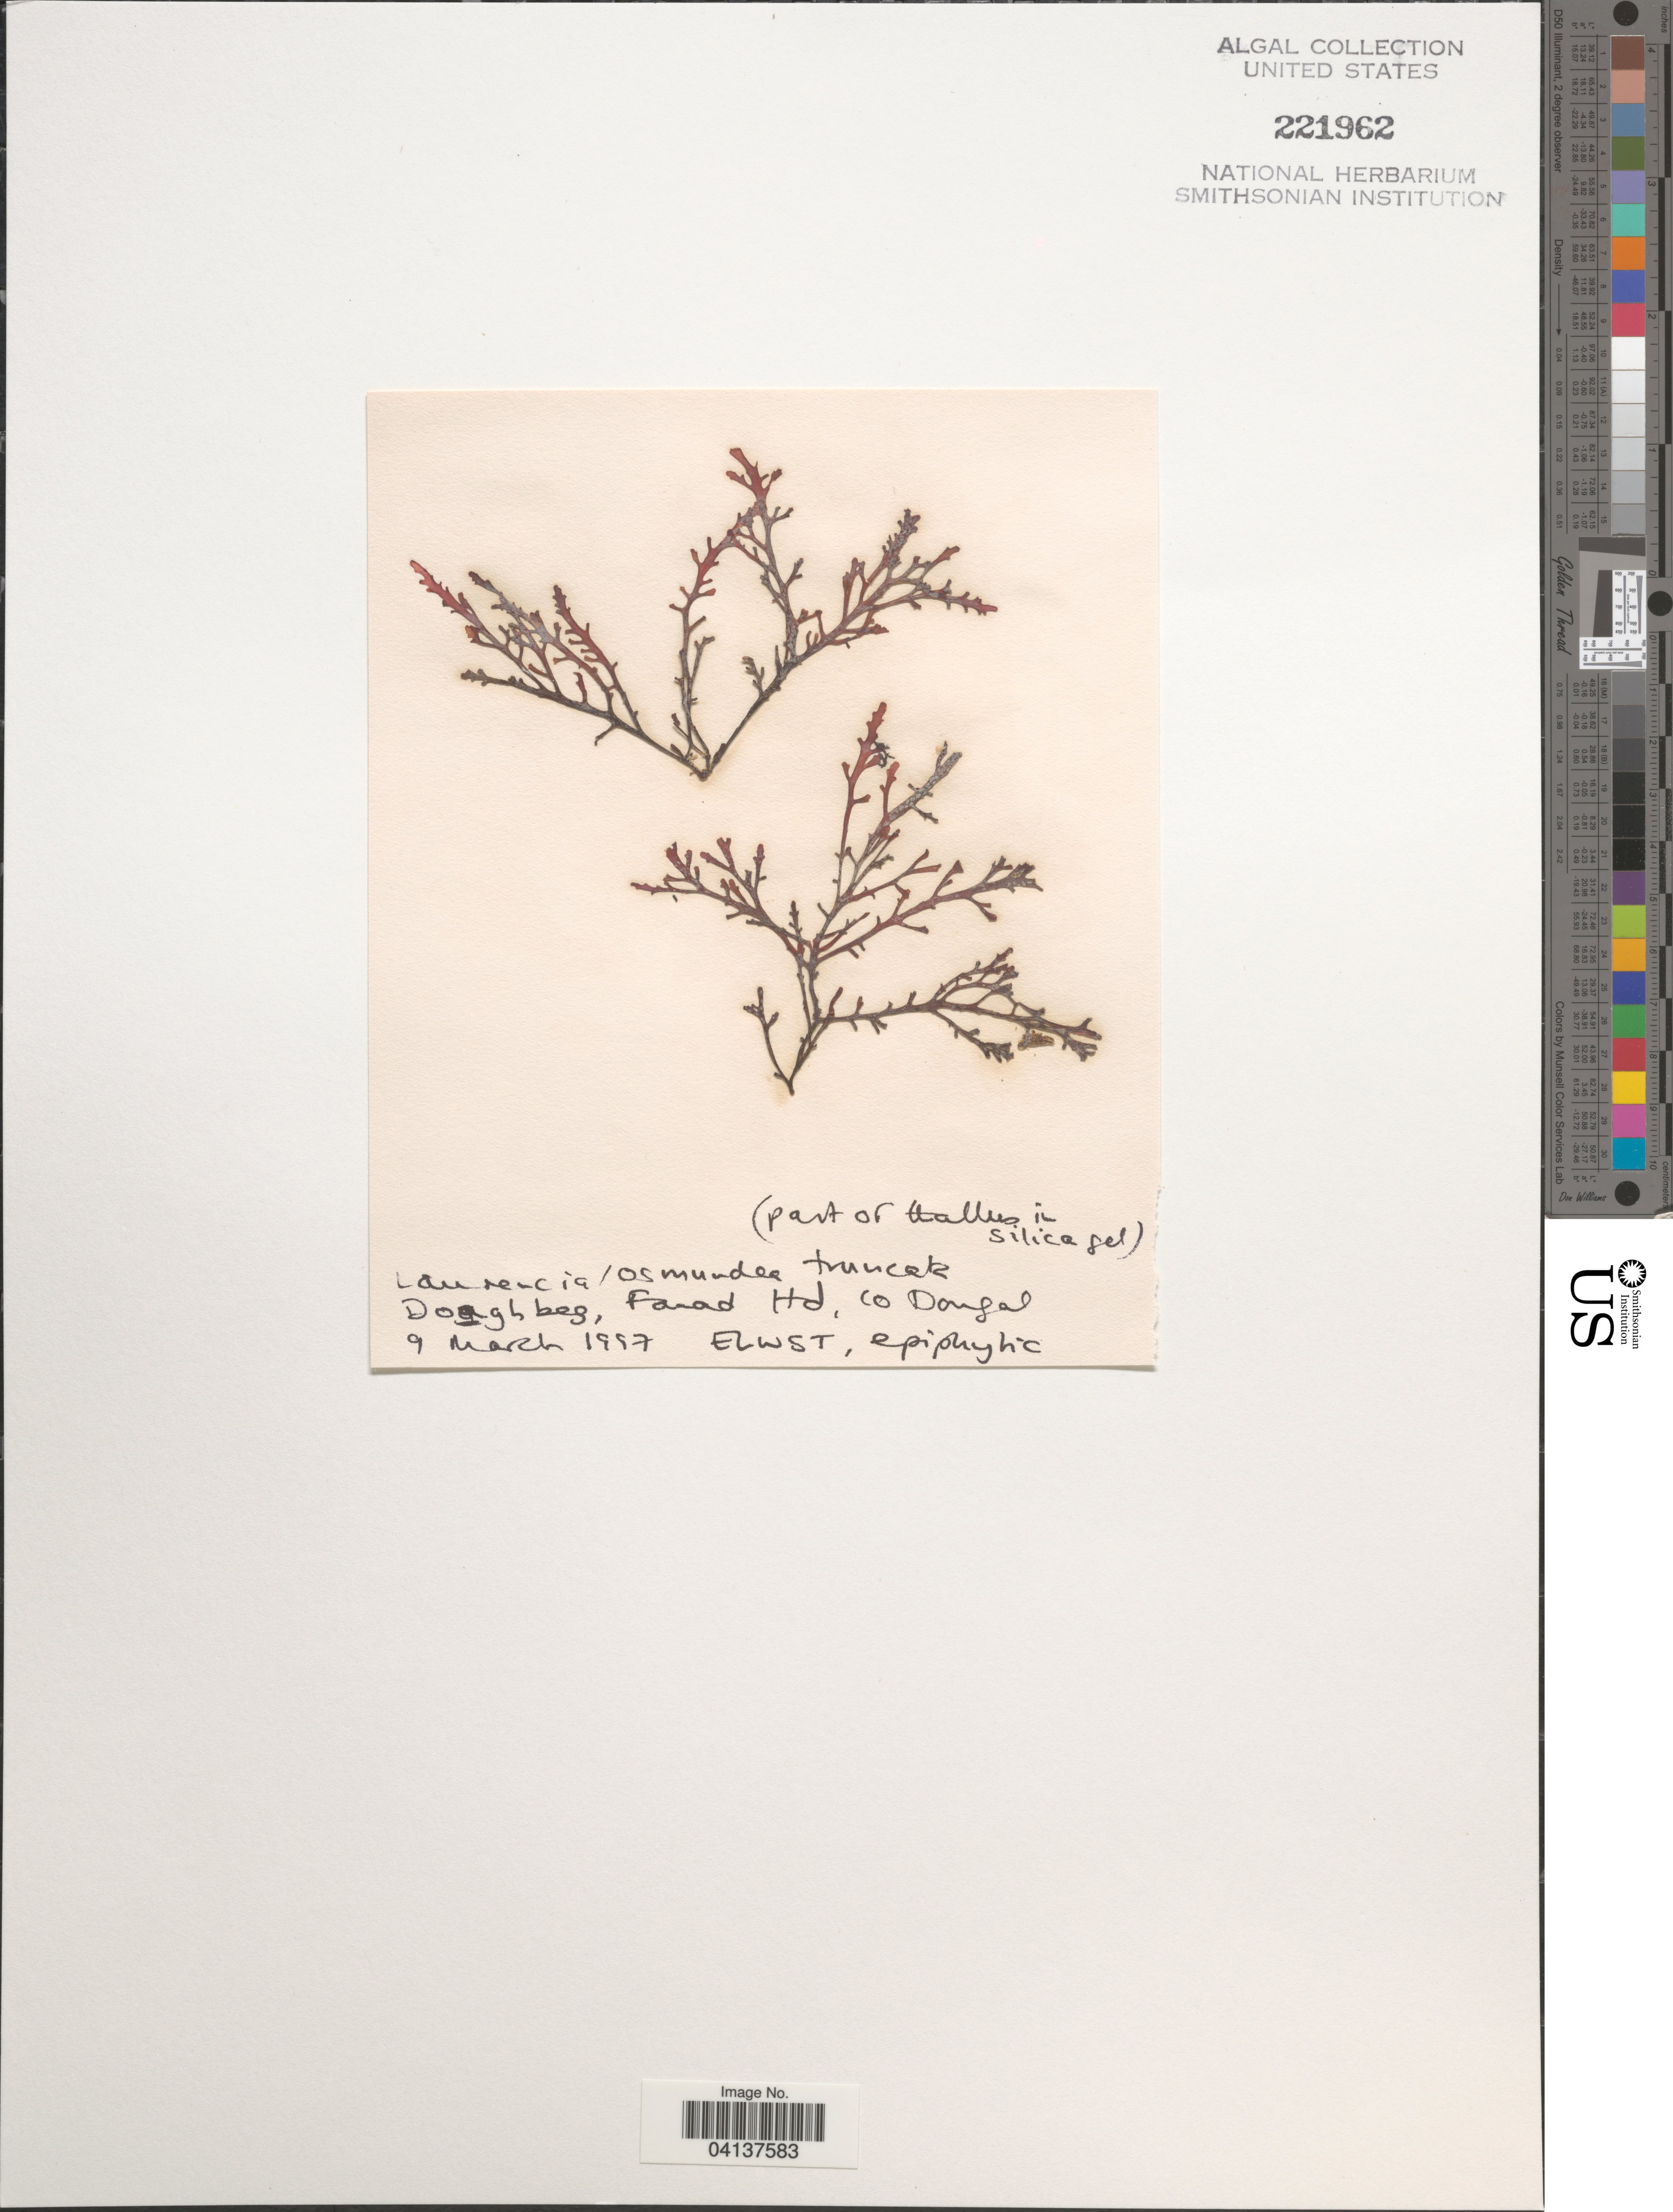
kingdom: Plantae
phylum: Rhodophyta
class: Florideophyceae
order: Ceramiales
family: Rhodomelaceae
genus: Laurencia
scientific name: Laurencia osmundea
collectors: E. L. W. S. T.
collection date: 1997-03-09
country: Ireland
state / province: Ulster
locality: Doagh Beg, Fanad Hd, Co Donegal.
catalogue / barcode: US 221962